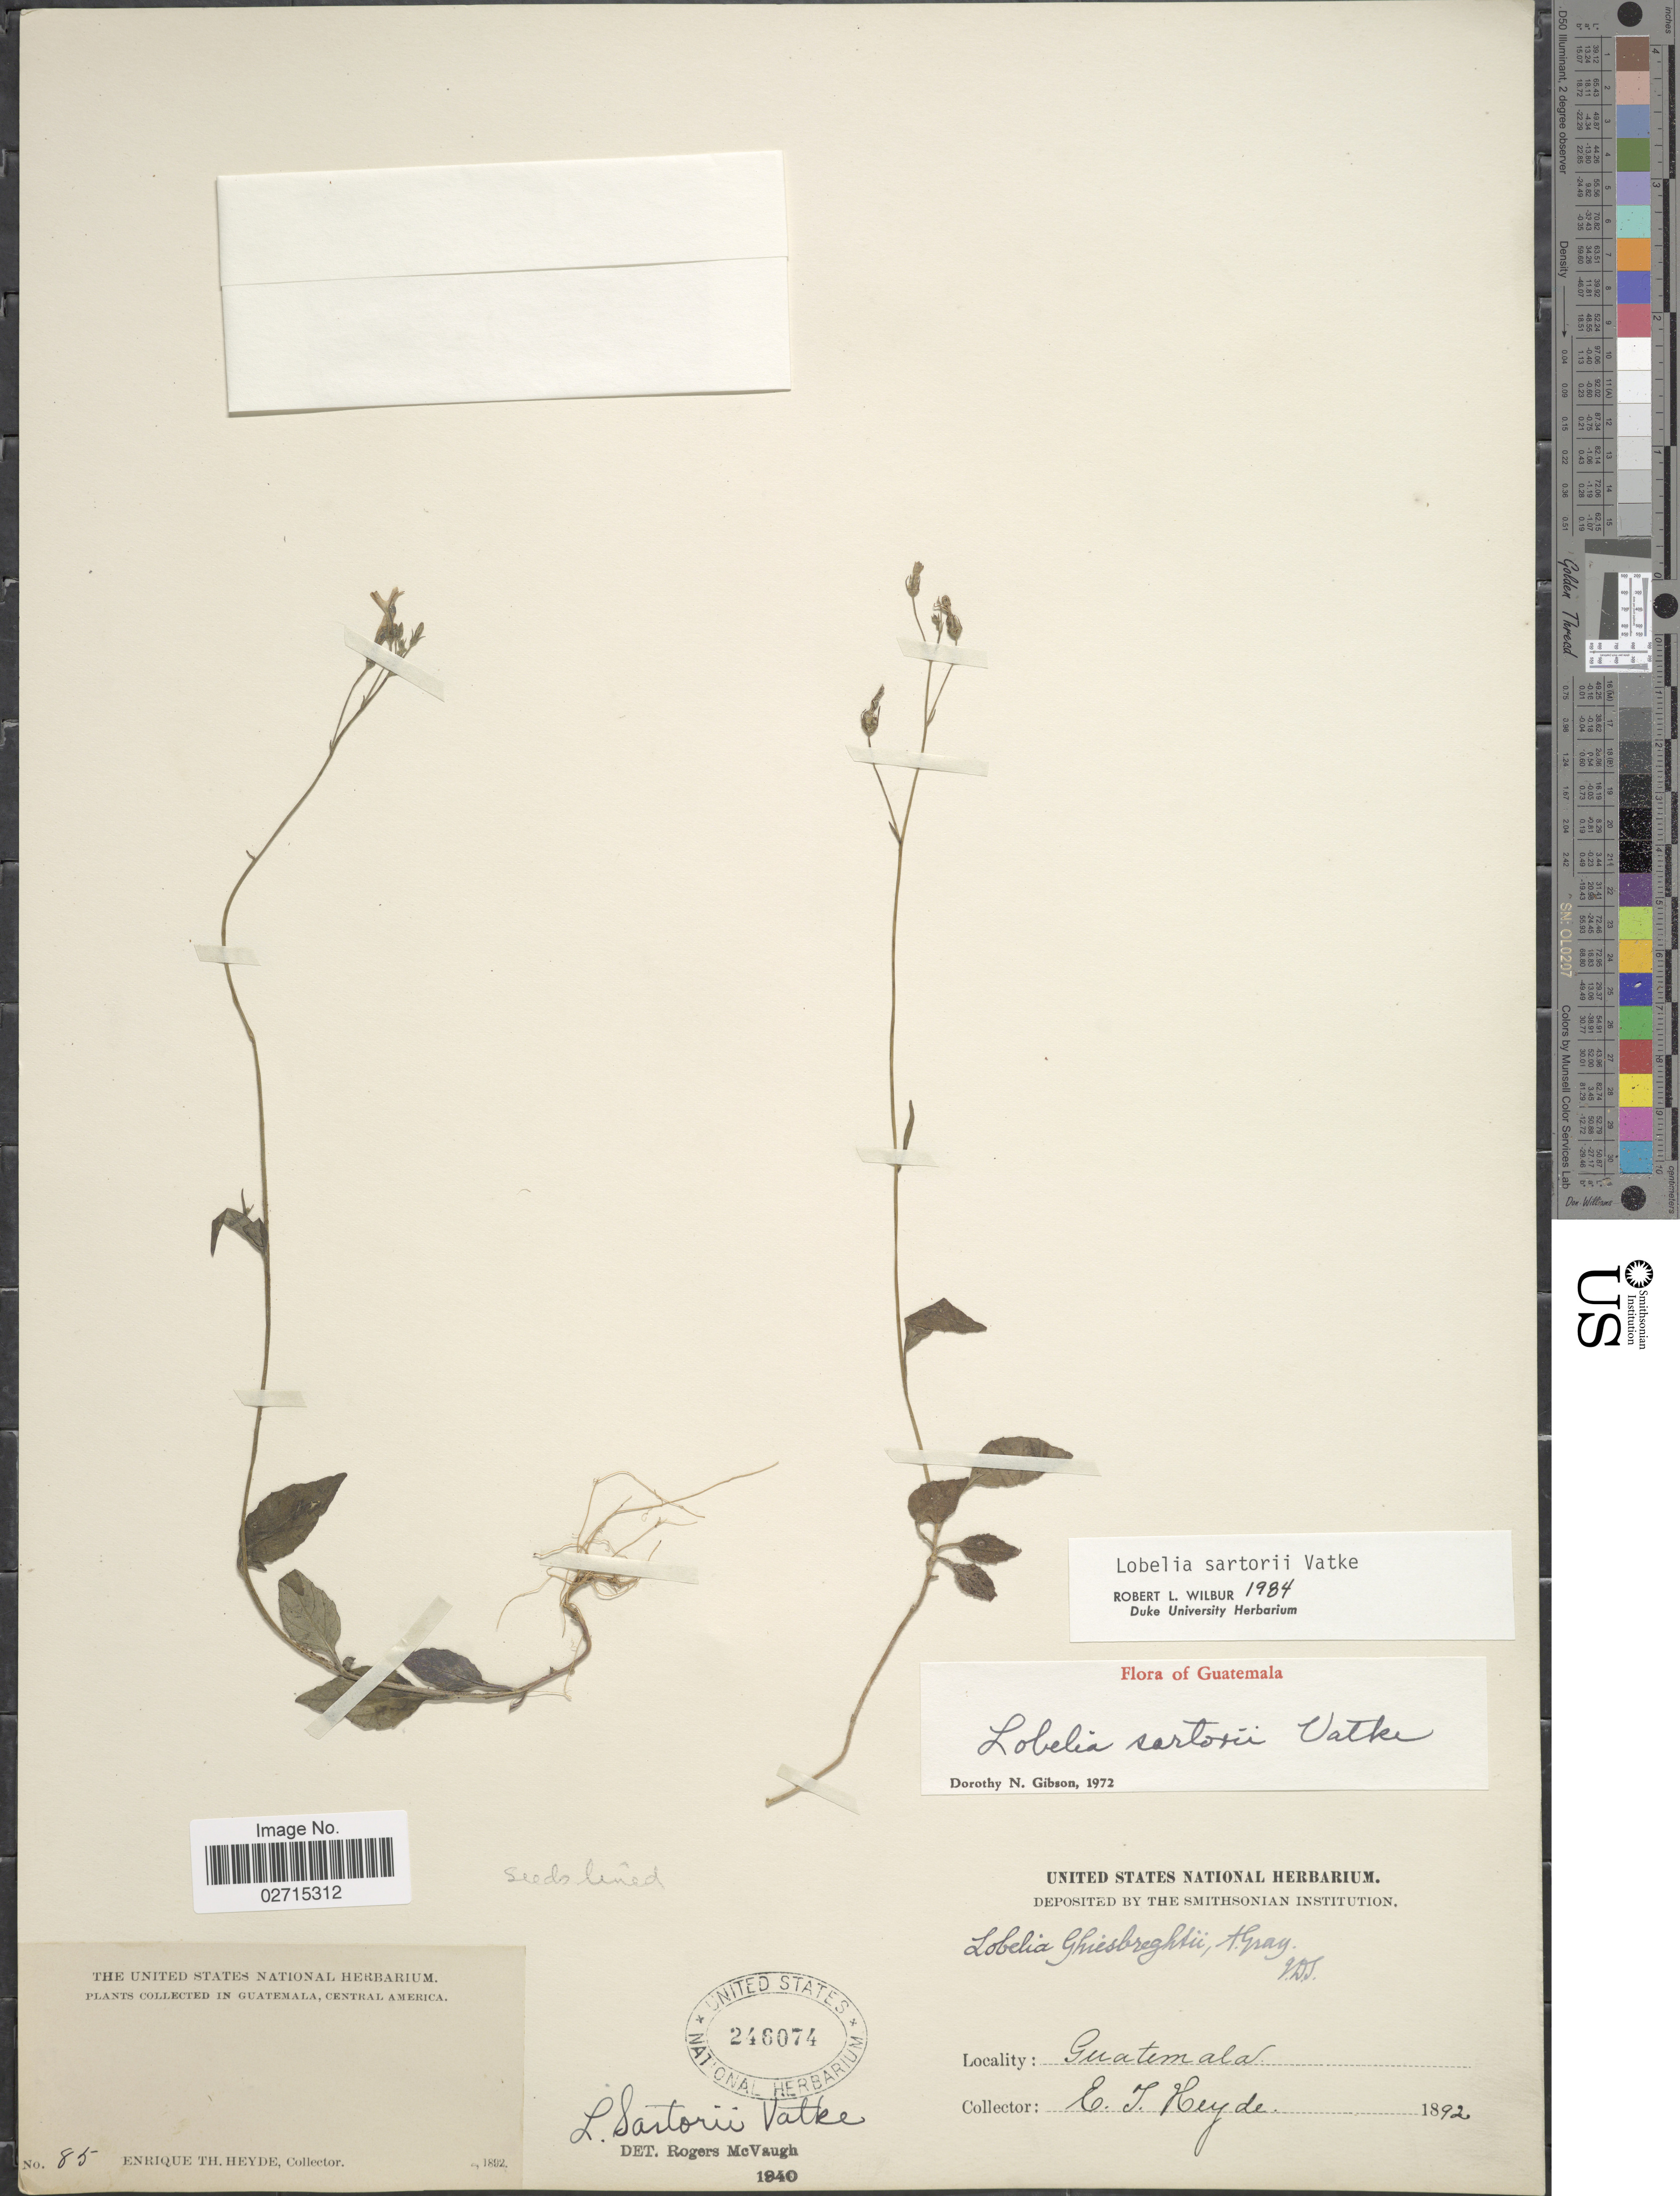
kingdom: Plantae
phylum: Tracheophyta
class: Magnoliopsida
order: Asterales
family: Campanulaceae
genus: Lobelia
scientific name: Lobelia sartorii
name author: Vatke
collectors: E. T. Heyde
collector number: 85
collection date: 1892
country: Guatemala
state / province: Guatemala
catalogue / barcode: US 246074